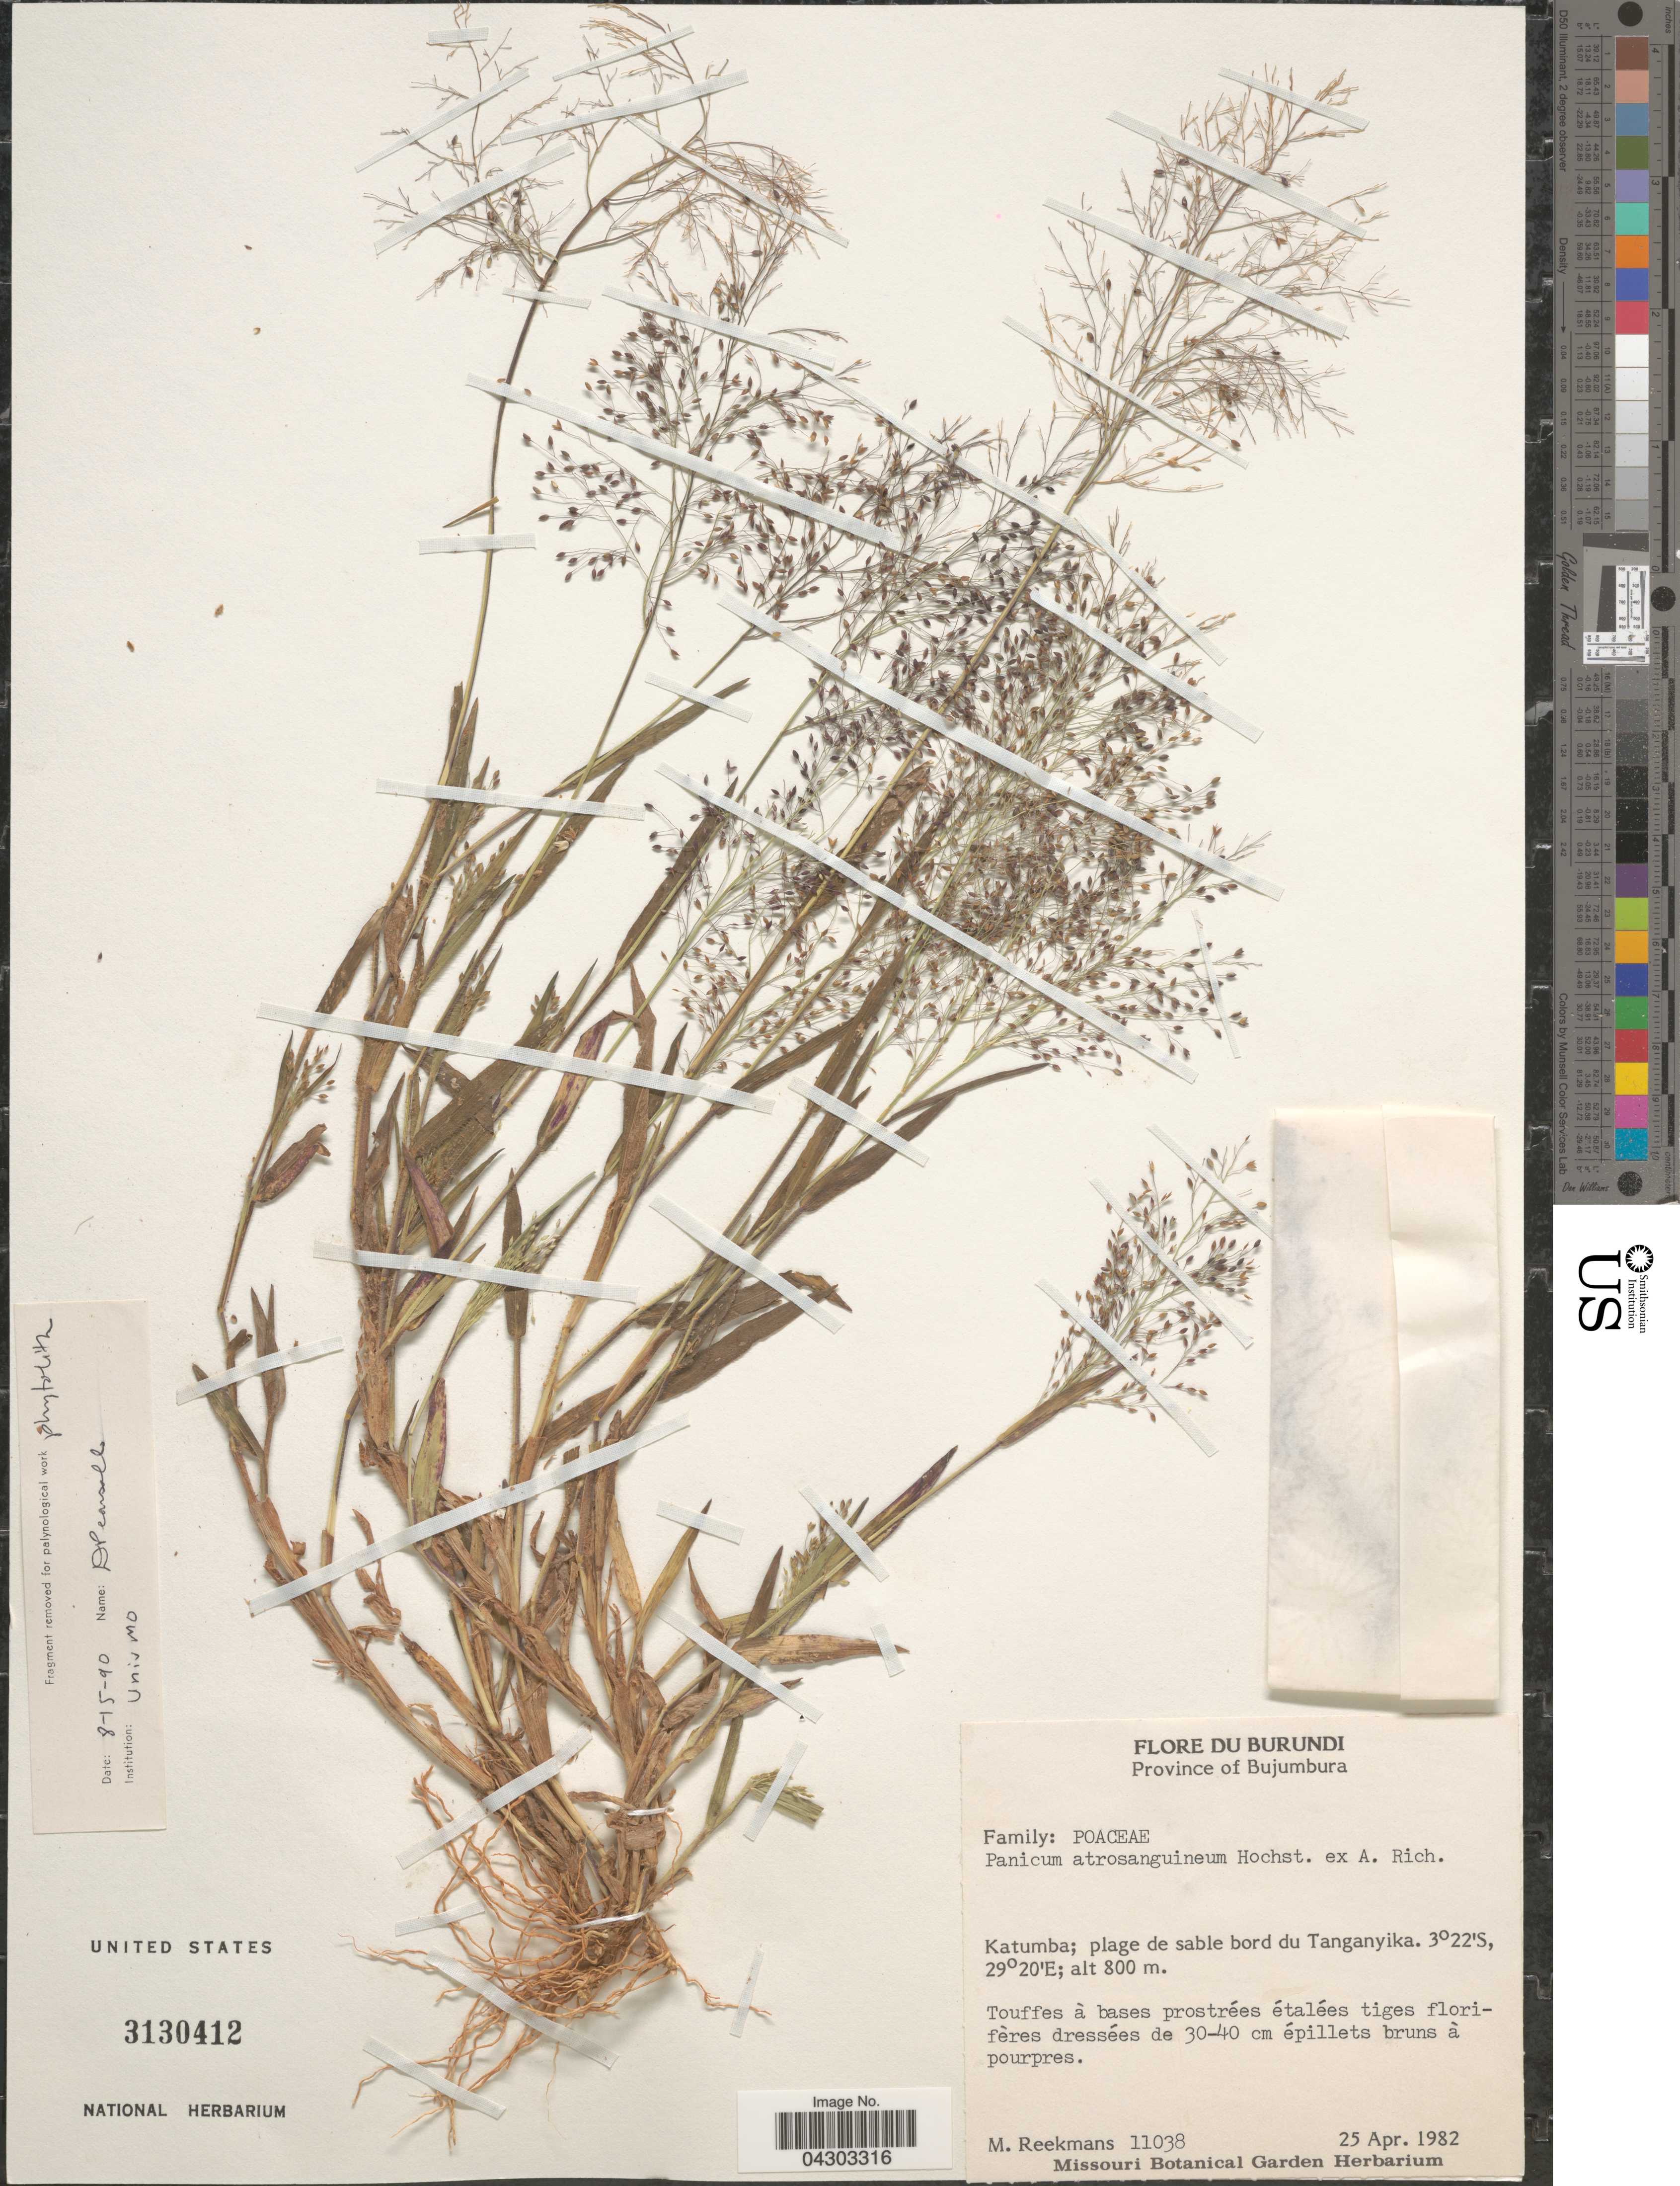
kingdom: Plantae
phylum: Tracheophyta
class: Liliopsida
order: Poales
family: Poaceae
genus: Panicum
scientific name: Panicum austroasiaticum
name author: Ohwi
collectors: M. Reekmans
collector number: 11038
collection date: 1982-04-25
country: Burundi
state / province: Bujumura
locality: Province of Bujumbura. Katumba; plage de sable bord du Tanganyika.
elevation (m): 800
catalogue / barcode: US 3130412